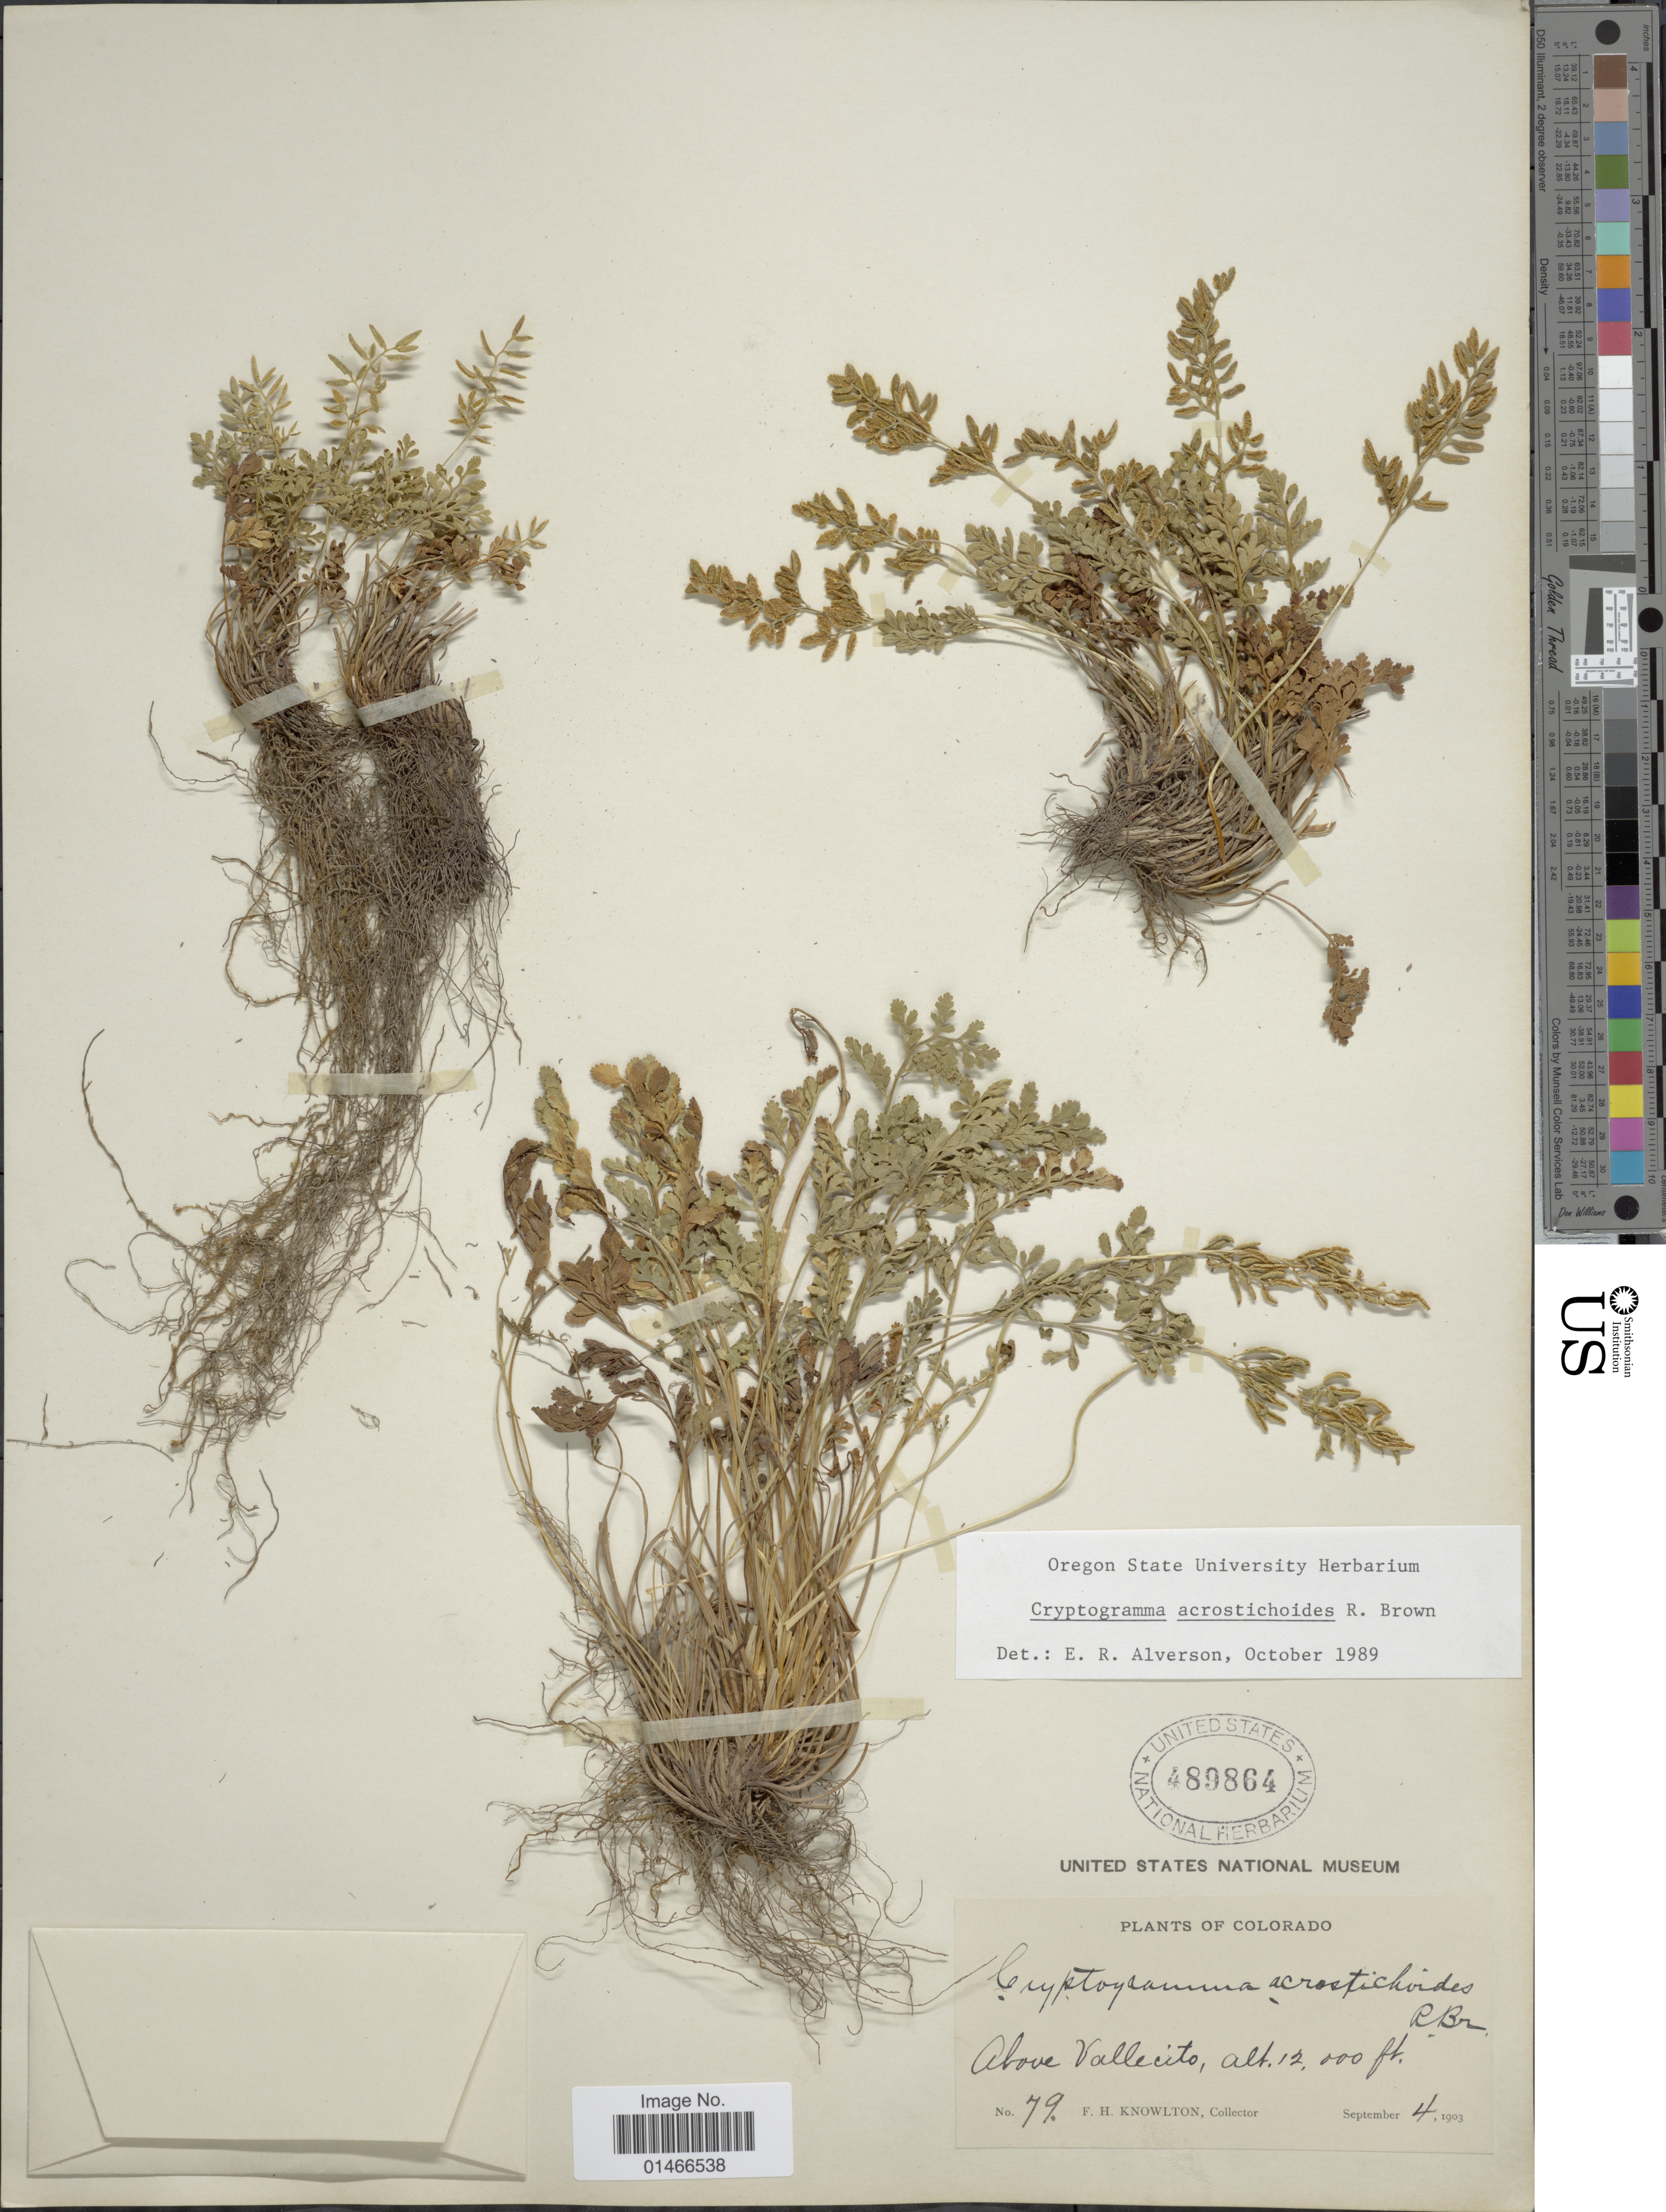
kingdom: Plantae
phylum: Tracheophyta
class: Polypodiopsida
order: Polypodiales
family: Pteridaceae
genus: Cryptogramma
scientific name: Cryptogramma acrostichoides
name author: R. Br.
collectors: F. H. Knowlton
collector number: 79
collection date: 1903-09-04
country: United States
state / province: Colorado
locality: Above Vallecito.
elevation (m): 3658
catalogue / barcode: US 489864